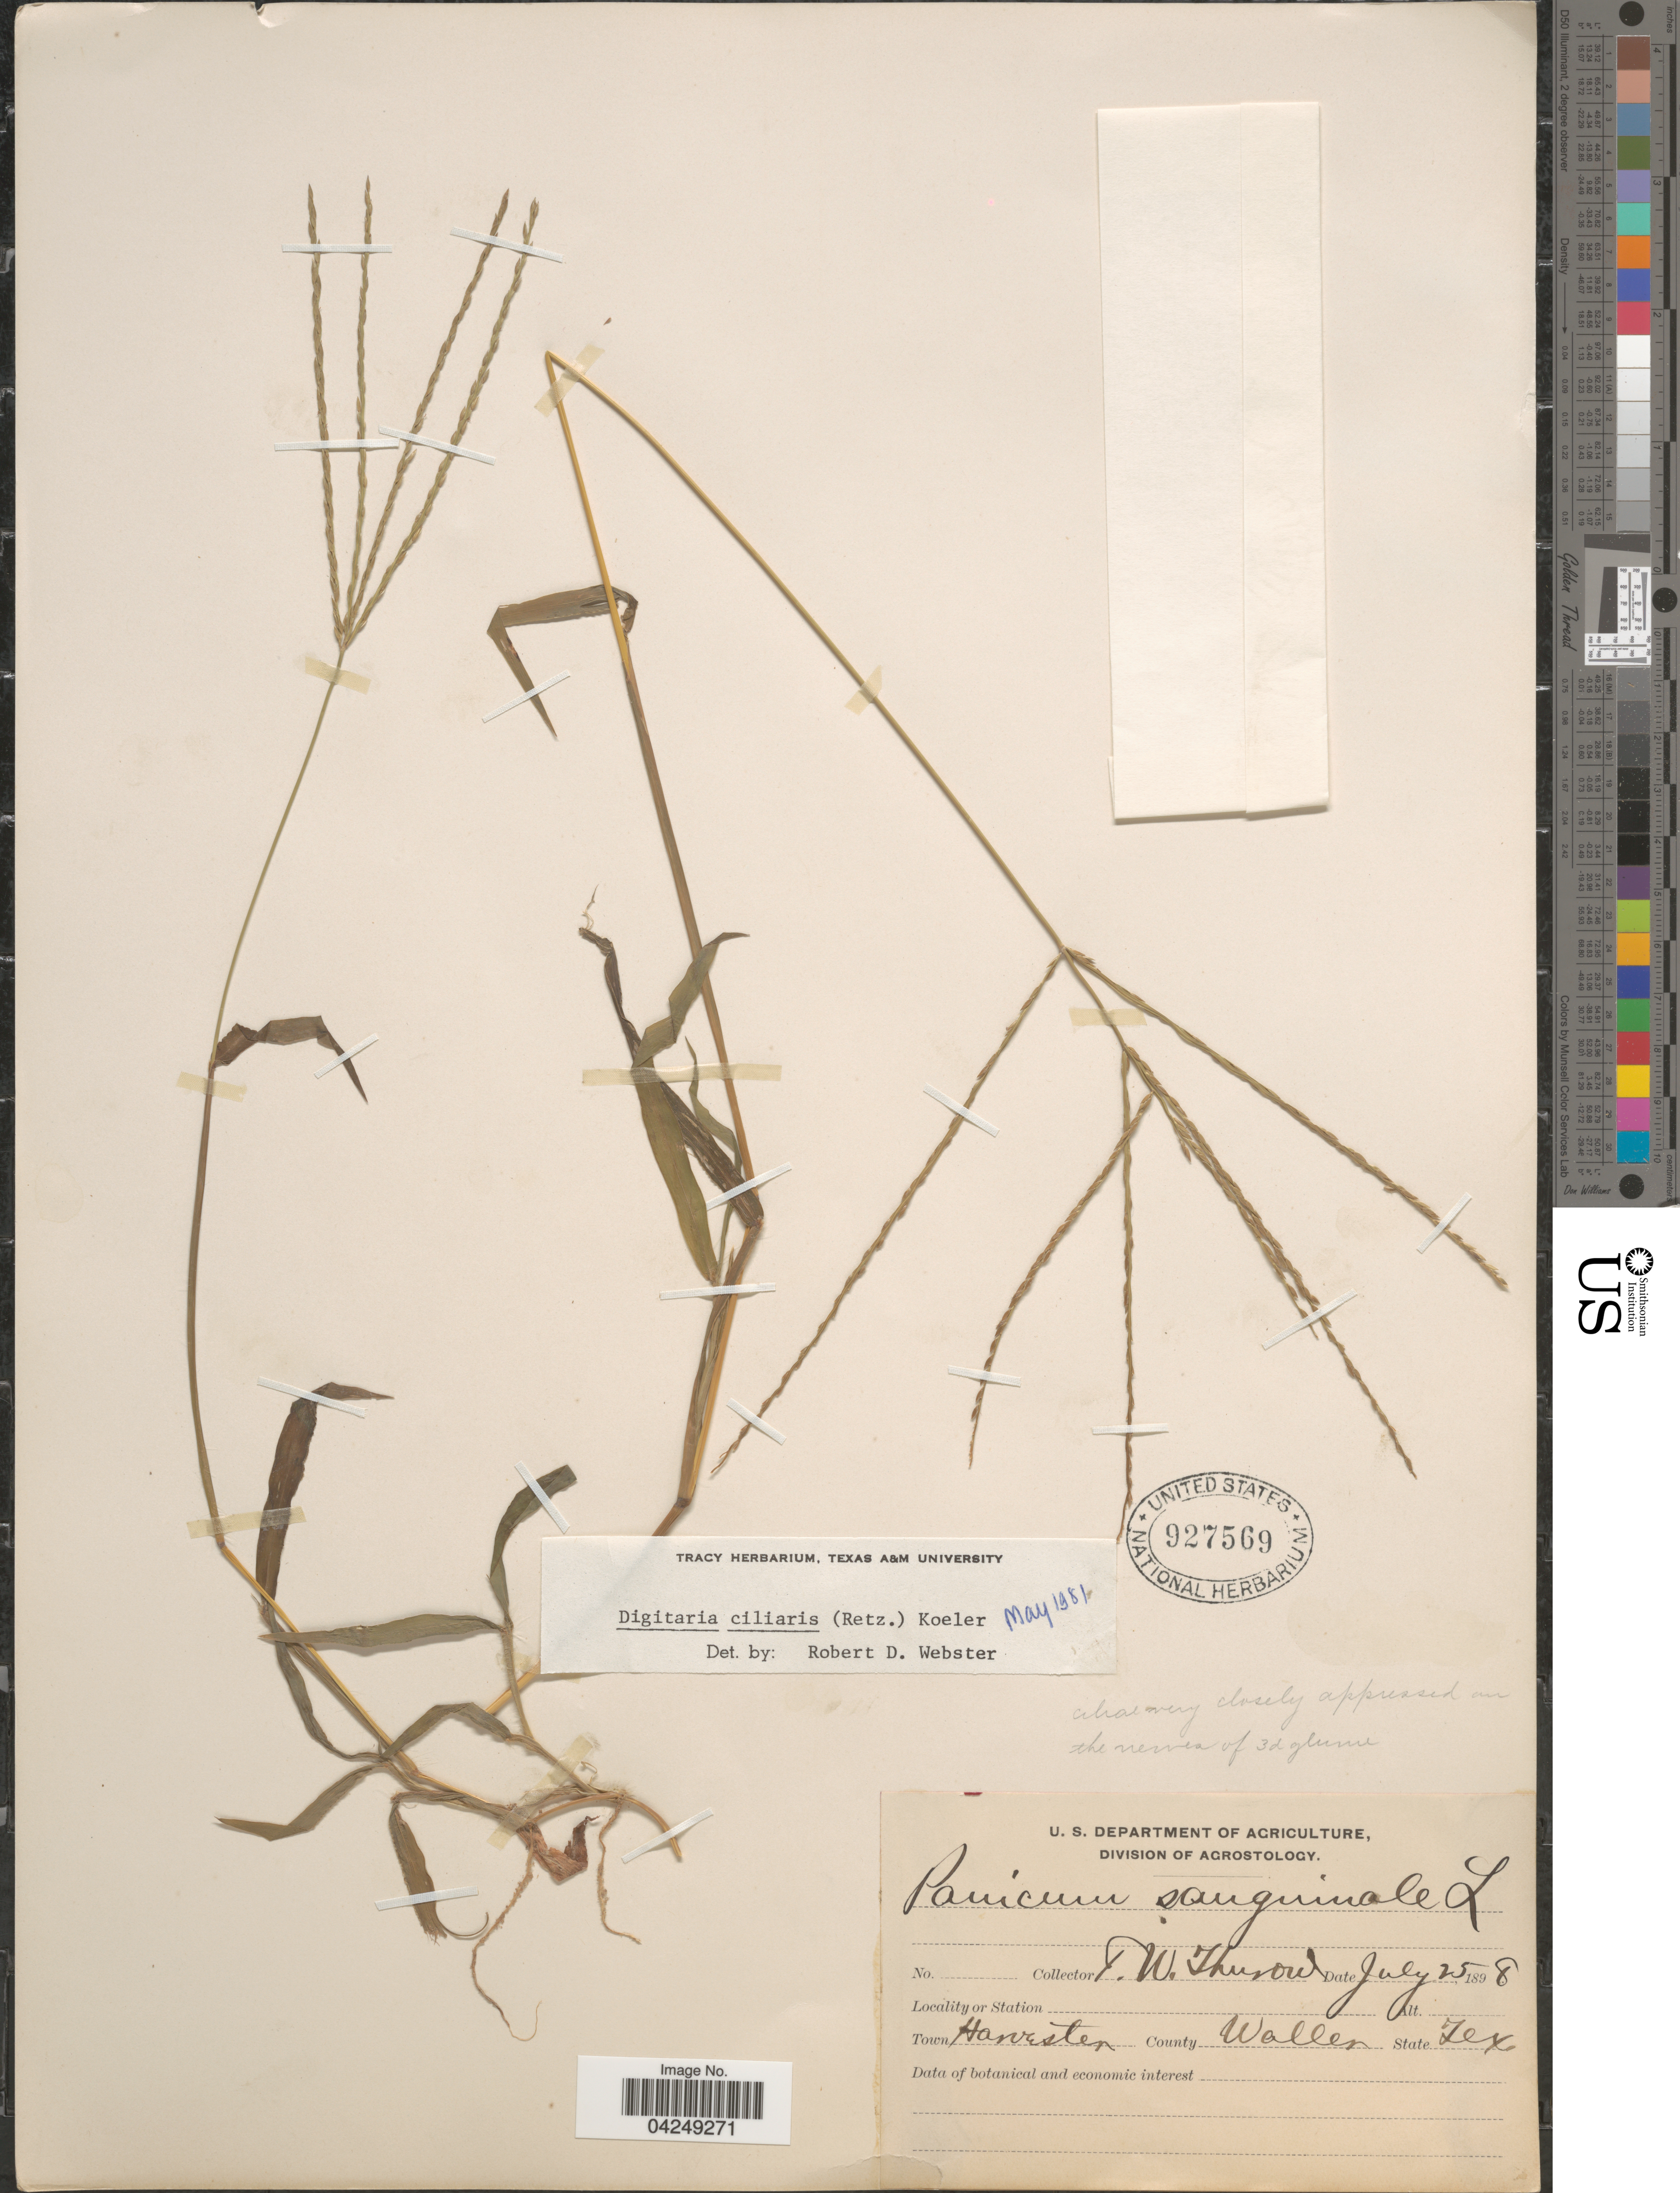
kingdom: Plantae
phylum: Tracheophyta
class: Liliopsida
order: Poales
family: Poaceae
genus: Digitaria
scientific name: Digitaria ciliaris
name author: (Retz.) Koeler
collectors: F. W. Thurow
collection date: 1898-07-25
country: United States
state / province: Texas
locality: Town Harvesten. County Waller.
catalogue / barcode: US 927569